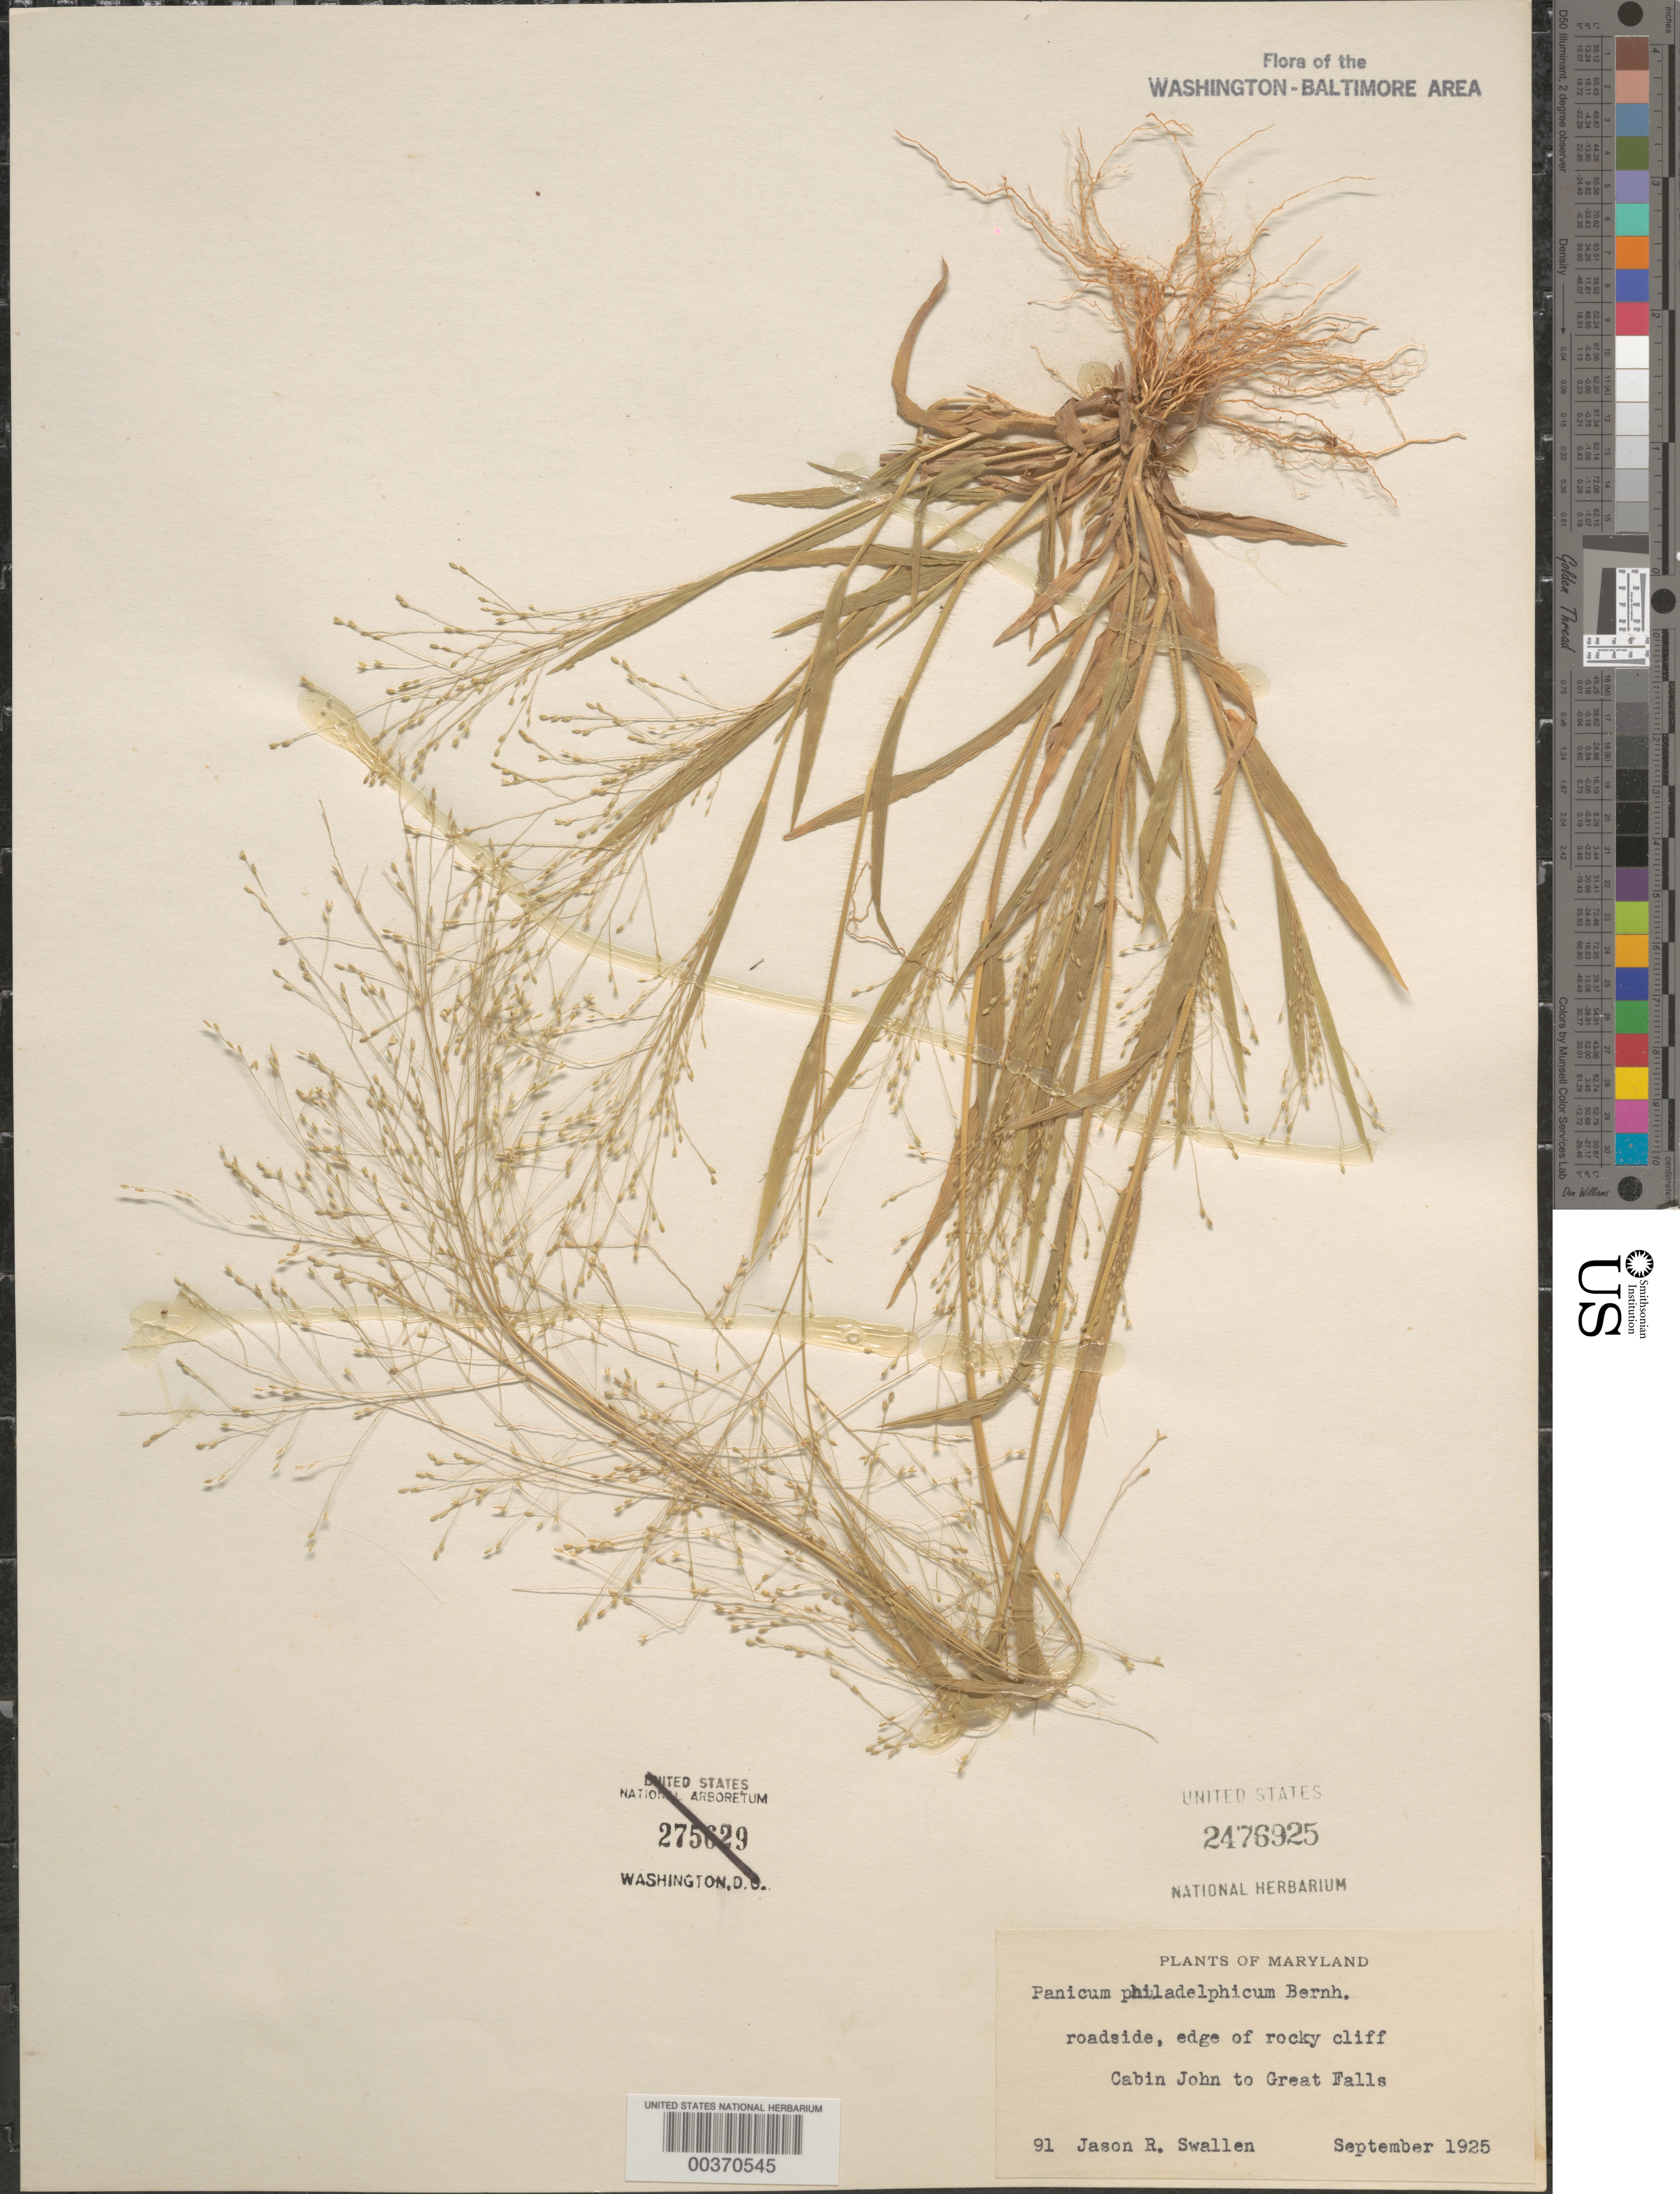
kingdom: Plantae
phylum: Tracheophyta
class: Liliopsida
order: Poales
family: Poaceae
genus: Panicum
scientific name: Panicum philadelphicum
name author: Bernh. ex Trin.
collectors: J. R. Swallen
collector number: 91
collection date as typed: Sep 1925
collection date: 1925-09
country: United States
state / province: Maryland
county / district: Montgomery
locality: Cabin John to Great Falls C. & O. Canal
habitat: Edge of rocky cliff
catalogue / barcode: US 2476925